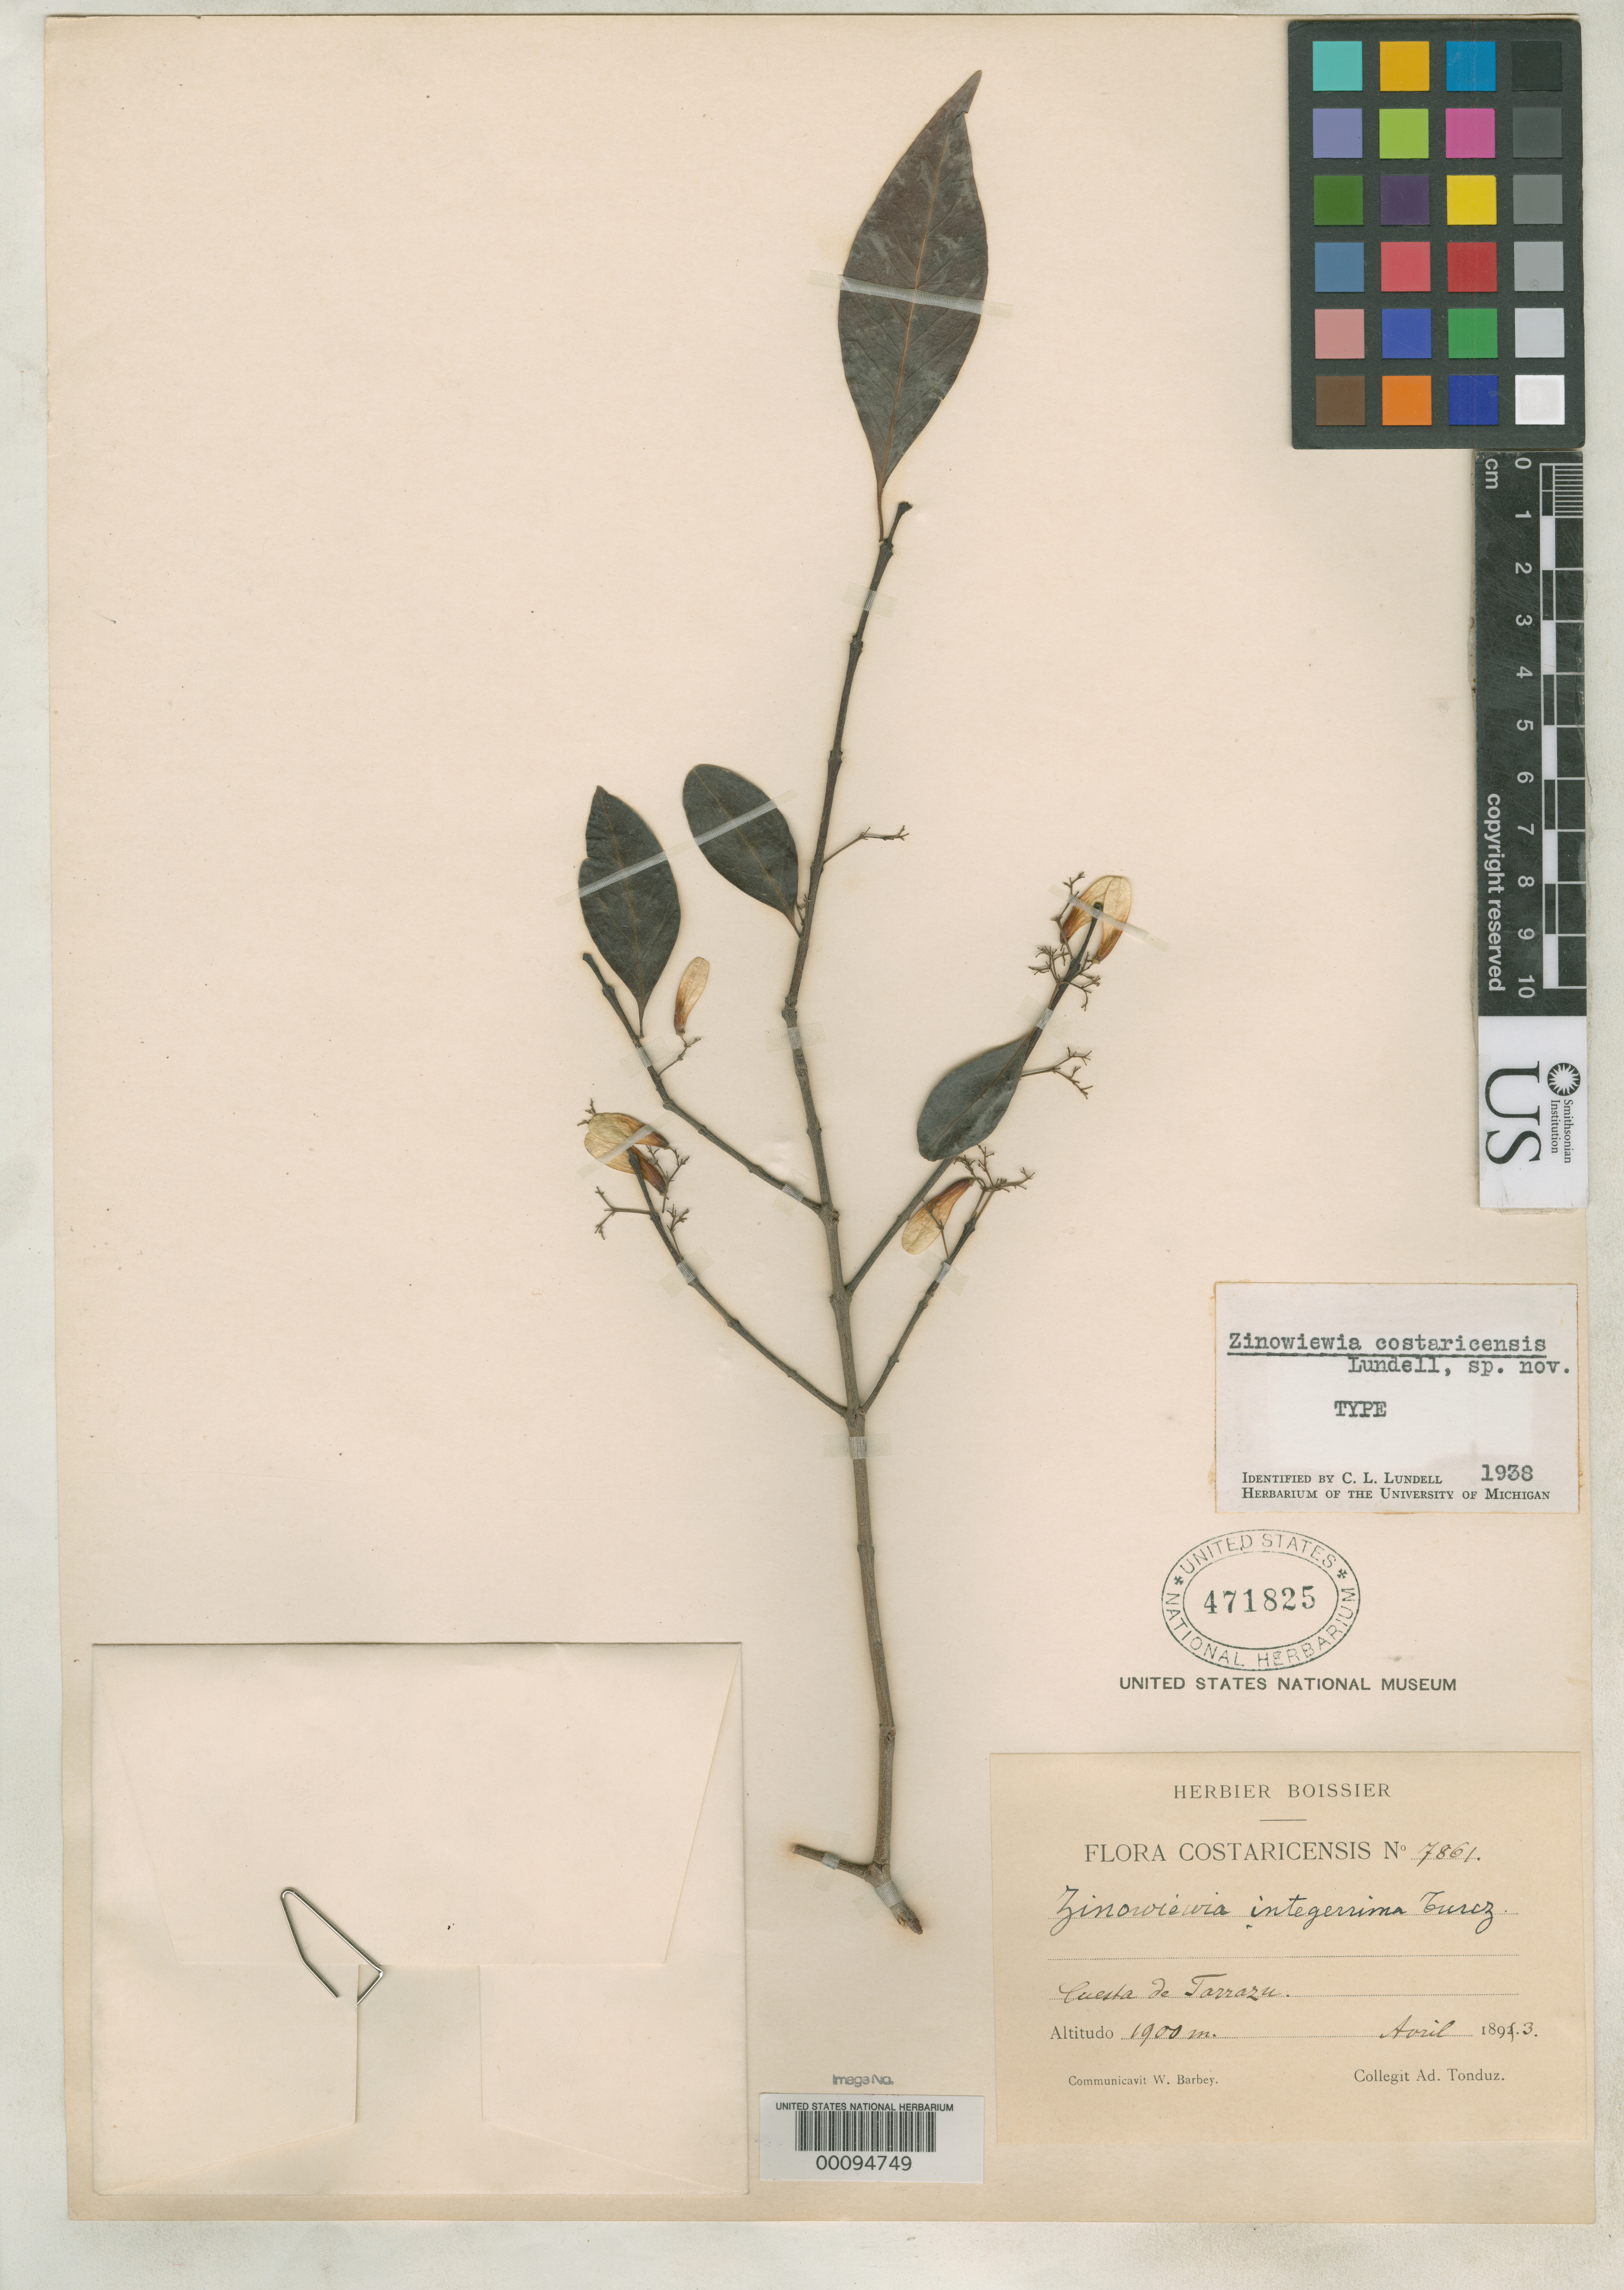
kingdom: Plantae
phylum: Tracheophyta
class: Magnoliopsida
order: Celastrales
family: Celastraceae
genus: Zinowiewia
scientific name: Zinowiewia costaricensis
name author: Lundell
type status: Holotype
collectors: A. Tonduz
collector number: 7861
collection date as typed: Apr 1893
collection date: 1893-04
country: Costa Rica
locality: Cuesta de Terrazu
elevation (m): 1900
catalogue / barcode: US 471825